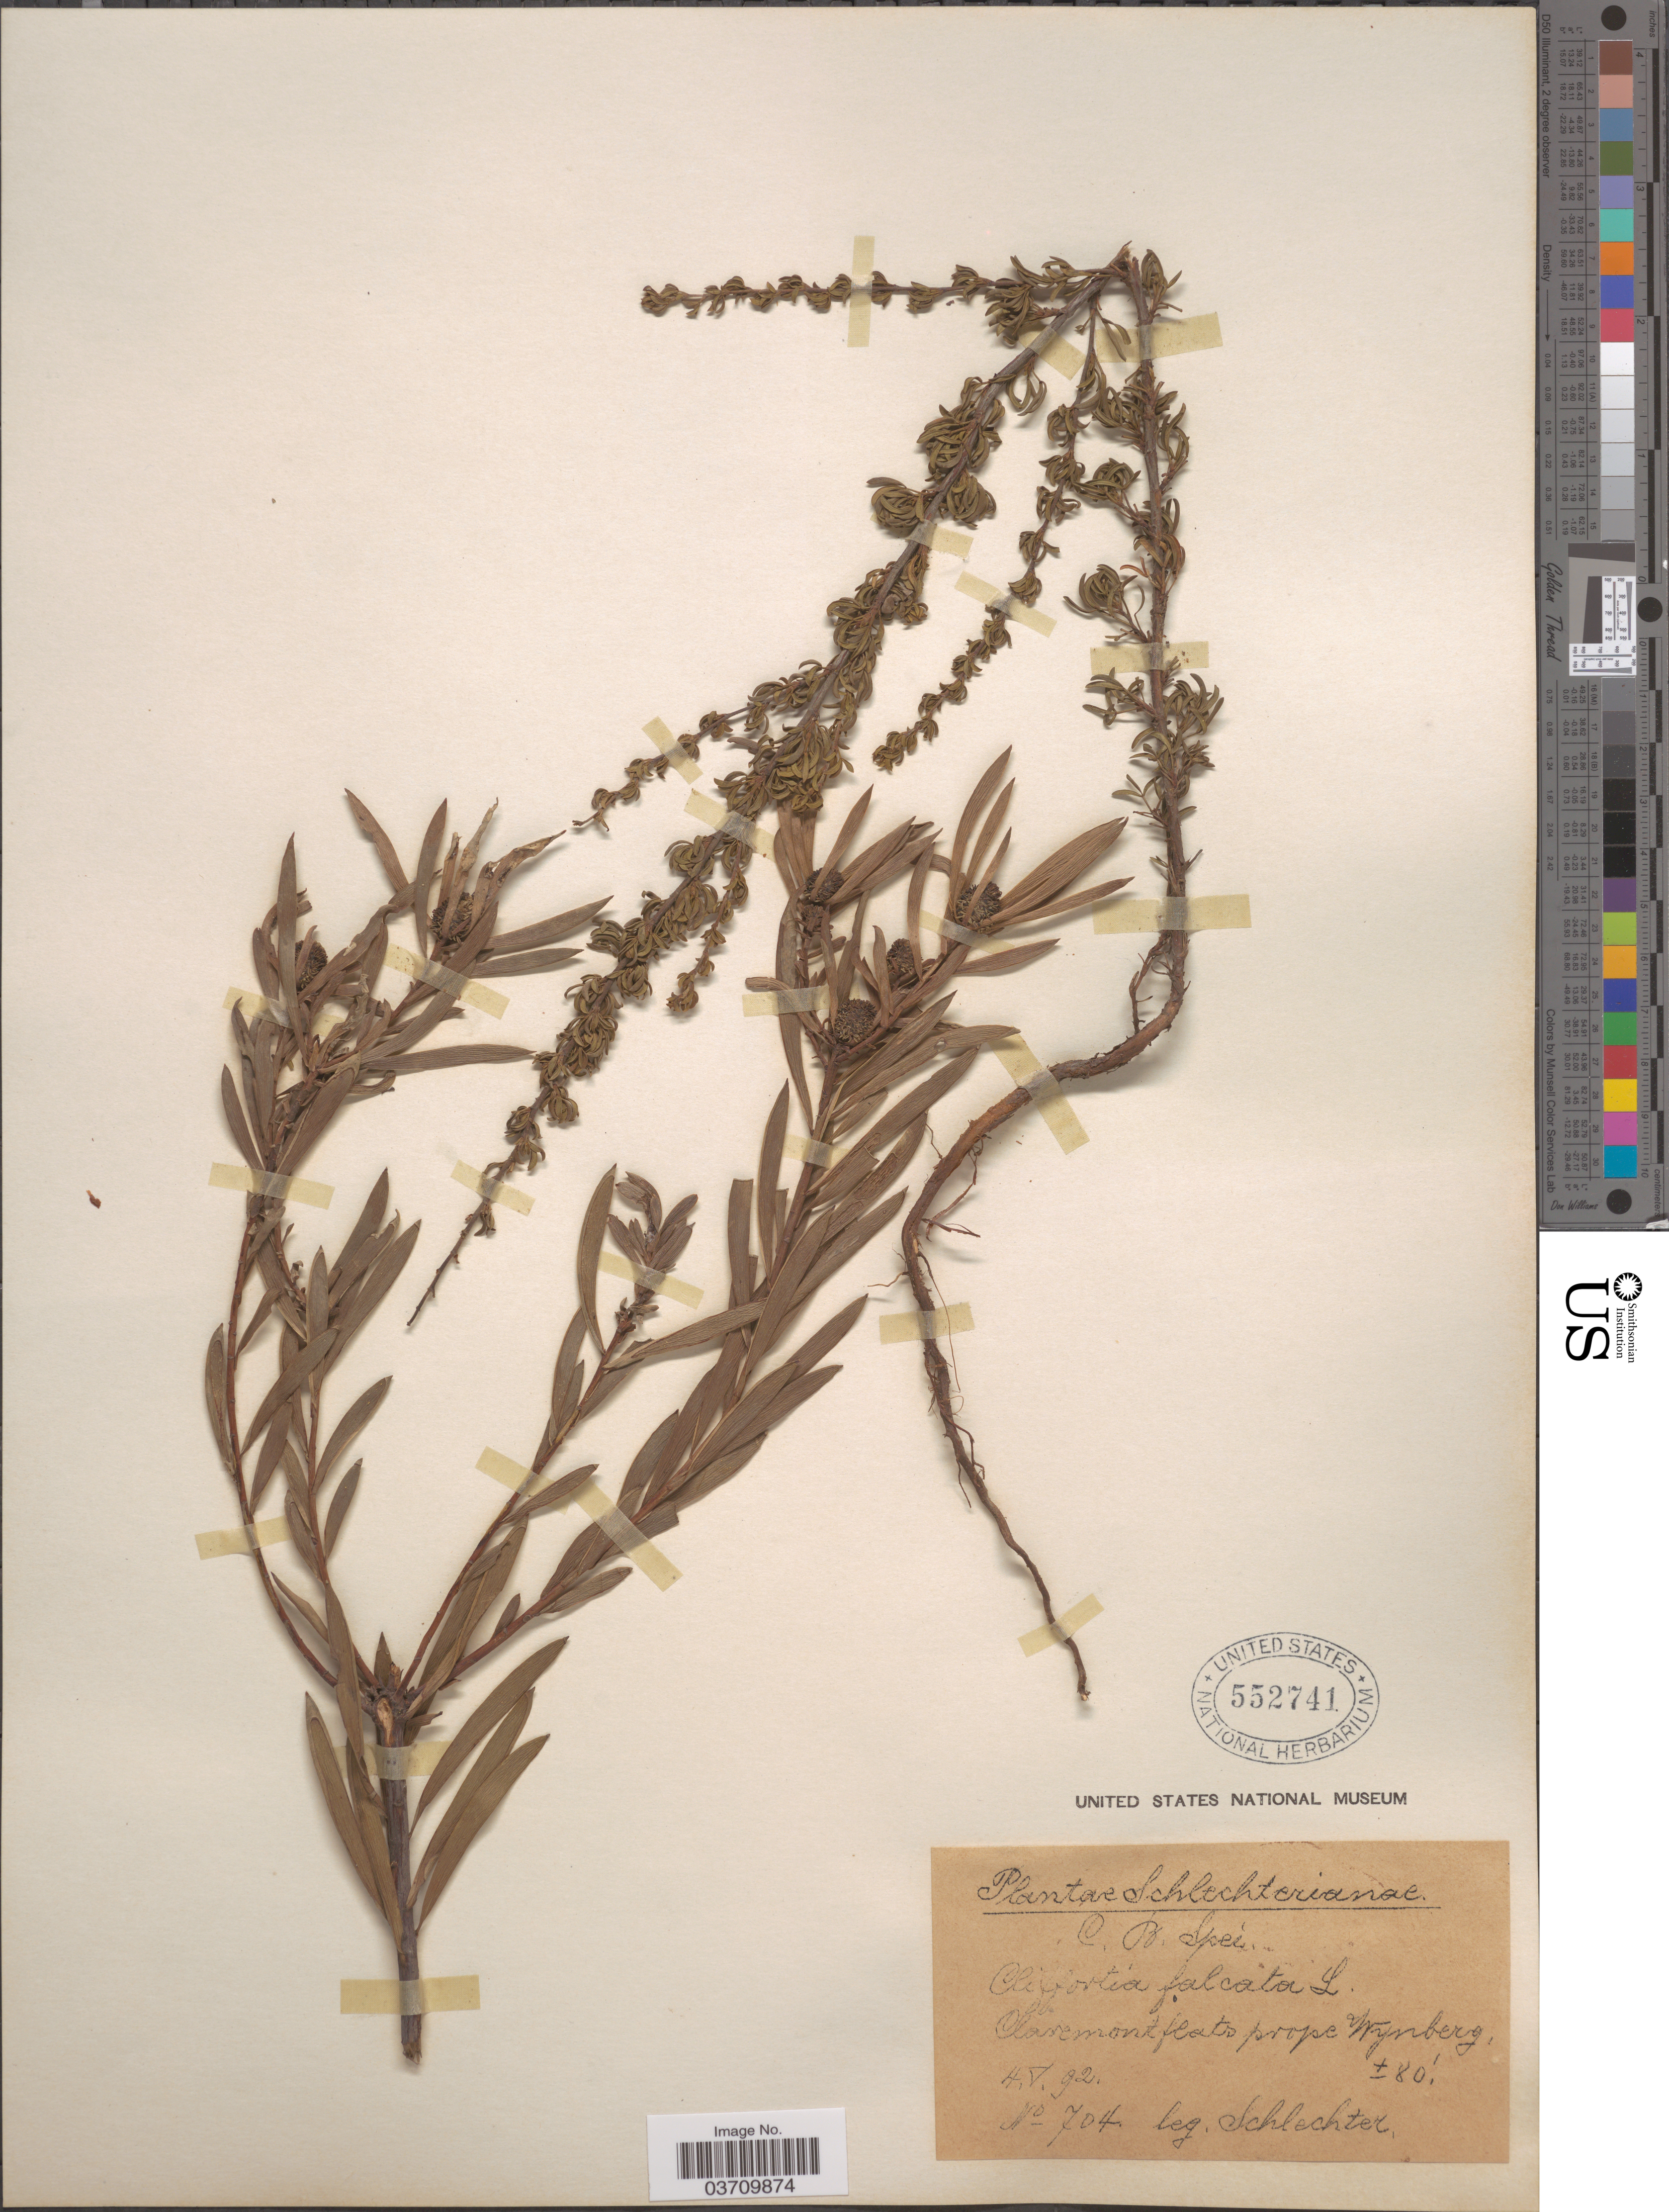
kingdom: Plantae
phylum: Tracheophyta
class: Magnoliopsida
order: Rosales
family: Rosaceae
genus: Cliffortia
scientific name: Cliffortia falcata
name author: L. f.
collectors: Schlechter, --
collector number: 704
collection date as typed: Transcribed d/m/y: 4/5/92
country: South Africa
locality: C. B. Spei. Claremont flats prope Wynberg.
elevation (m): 24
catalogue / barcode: US 552741